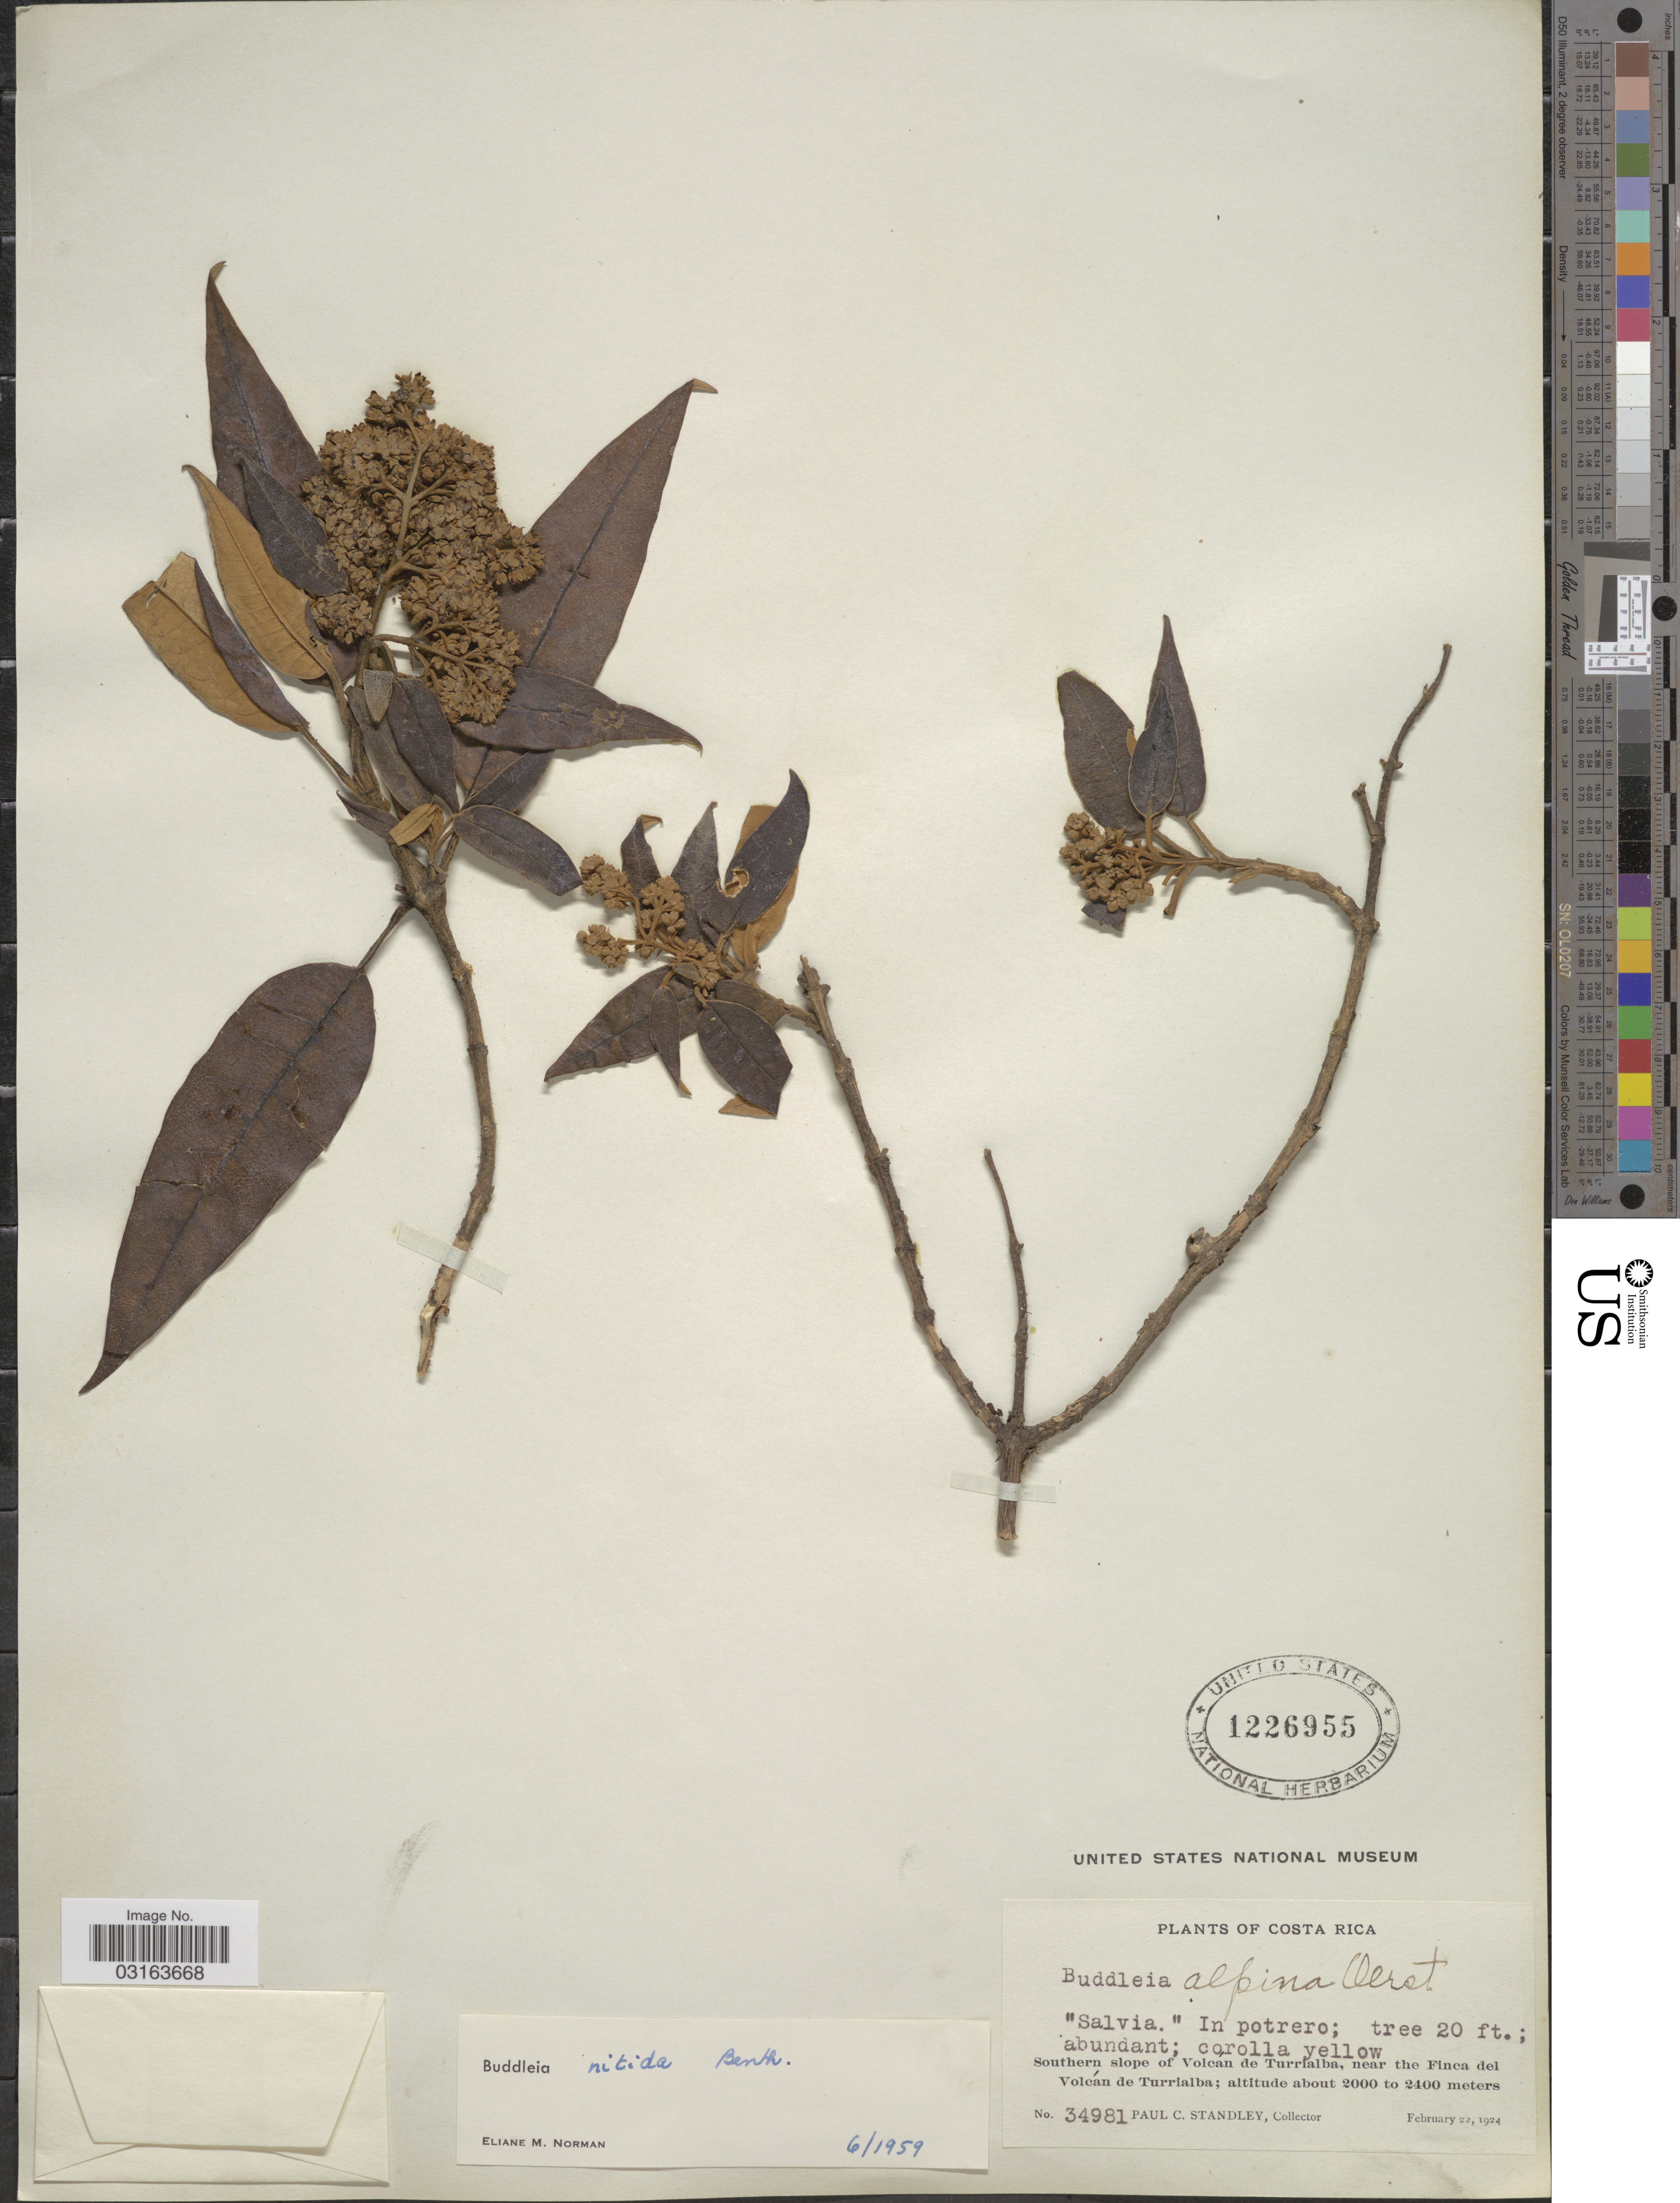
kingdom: Plantae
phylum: Tracheophyta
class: Magnoliopsida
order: Lamiales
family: Scrophulariaceae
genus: Buddleja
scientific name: Buddleja nitida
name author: Benth.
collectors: P. C. Standley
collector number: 34981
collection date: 1924-02-22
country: Costa Rica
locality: Southern slope of Volcan de Turrialba, near the Finca del Volcán de Turrialba.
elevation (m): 2000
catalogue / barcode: US 1226955